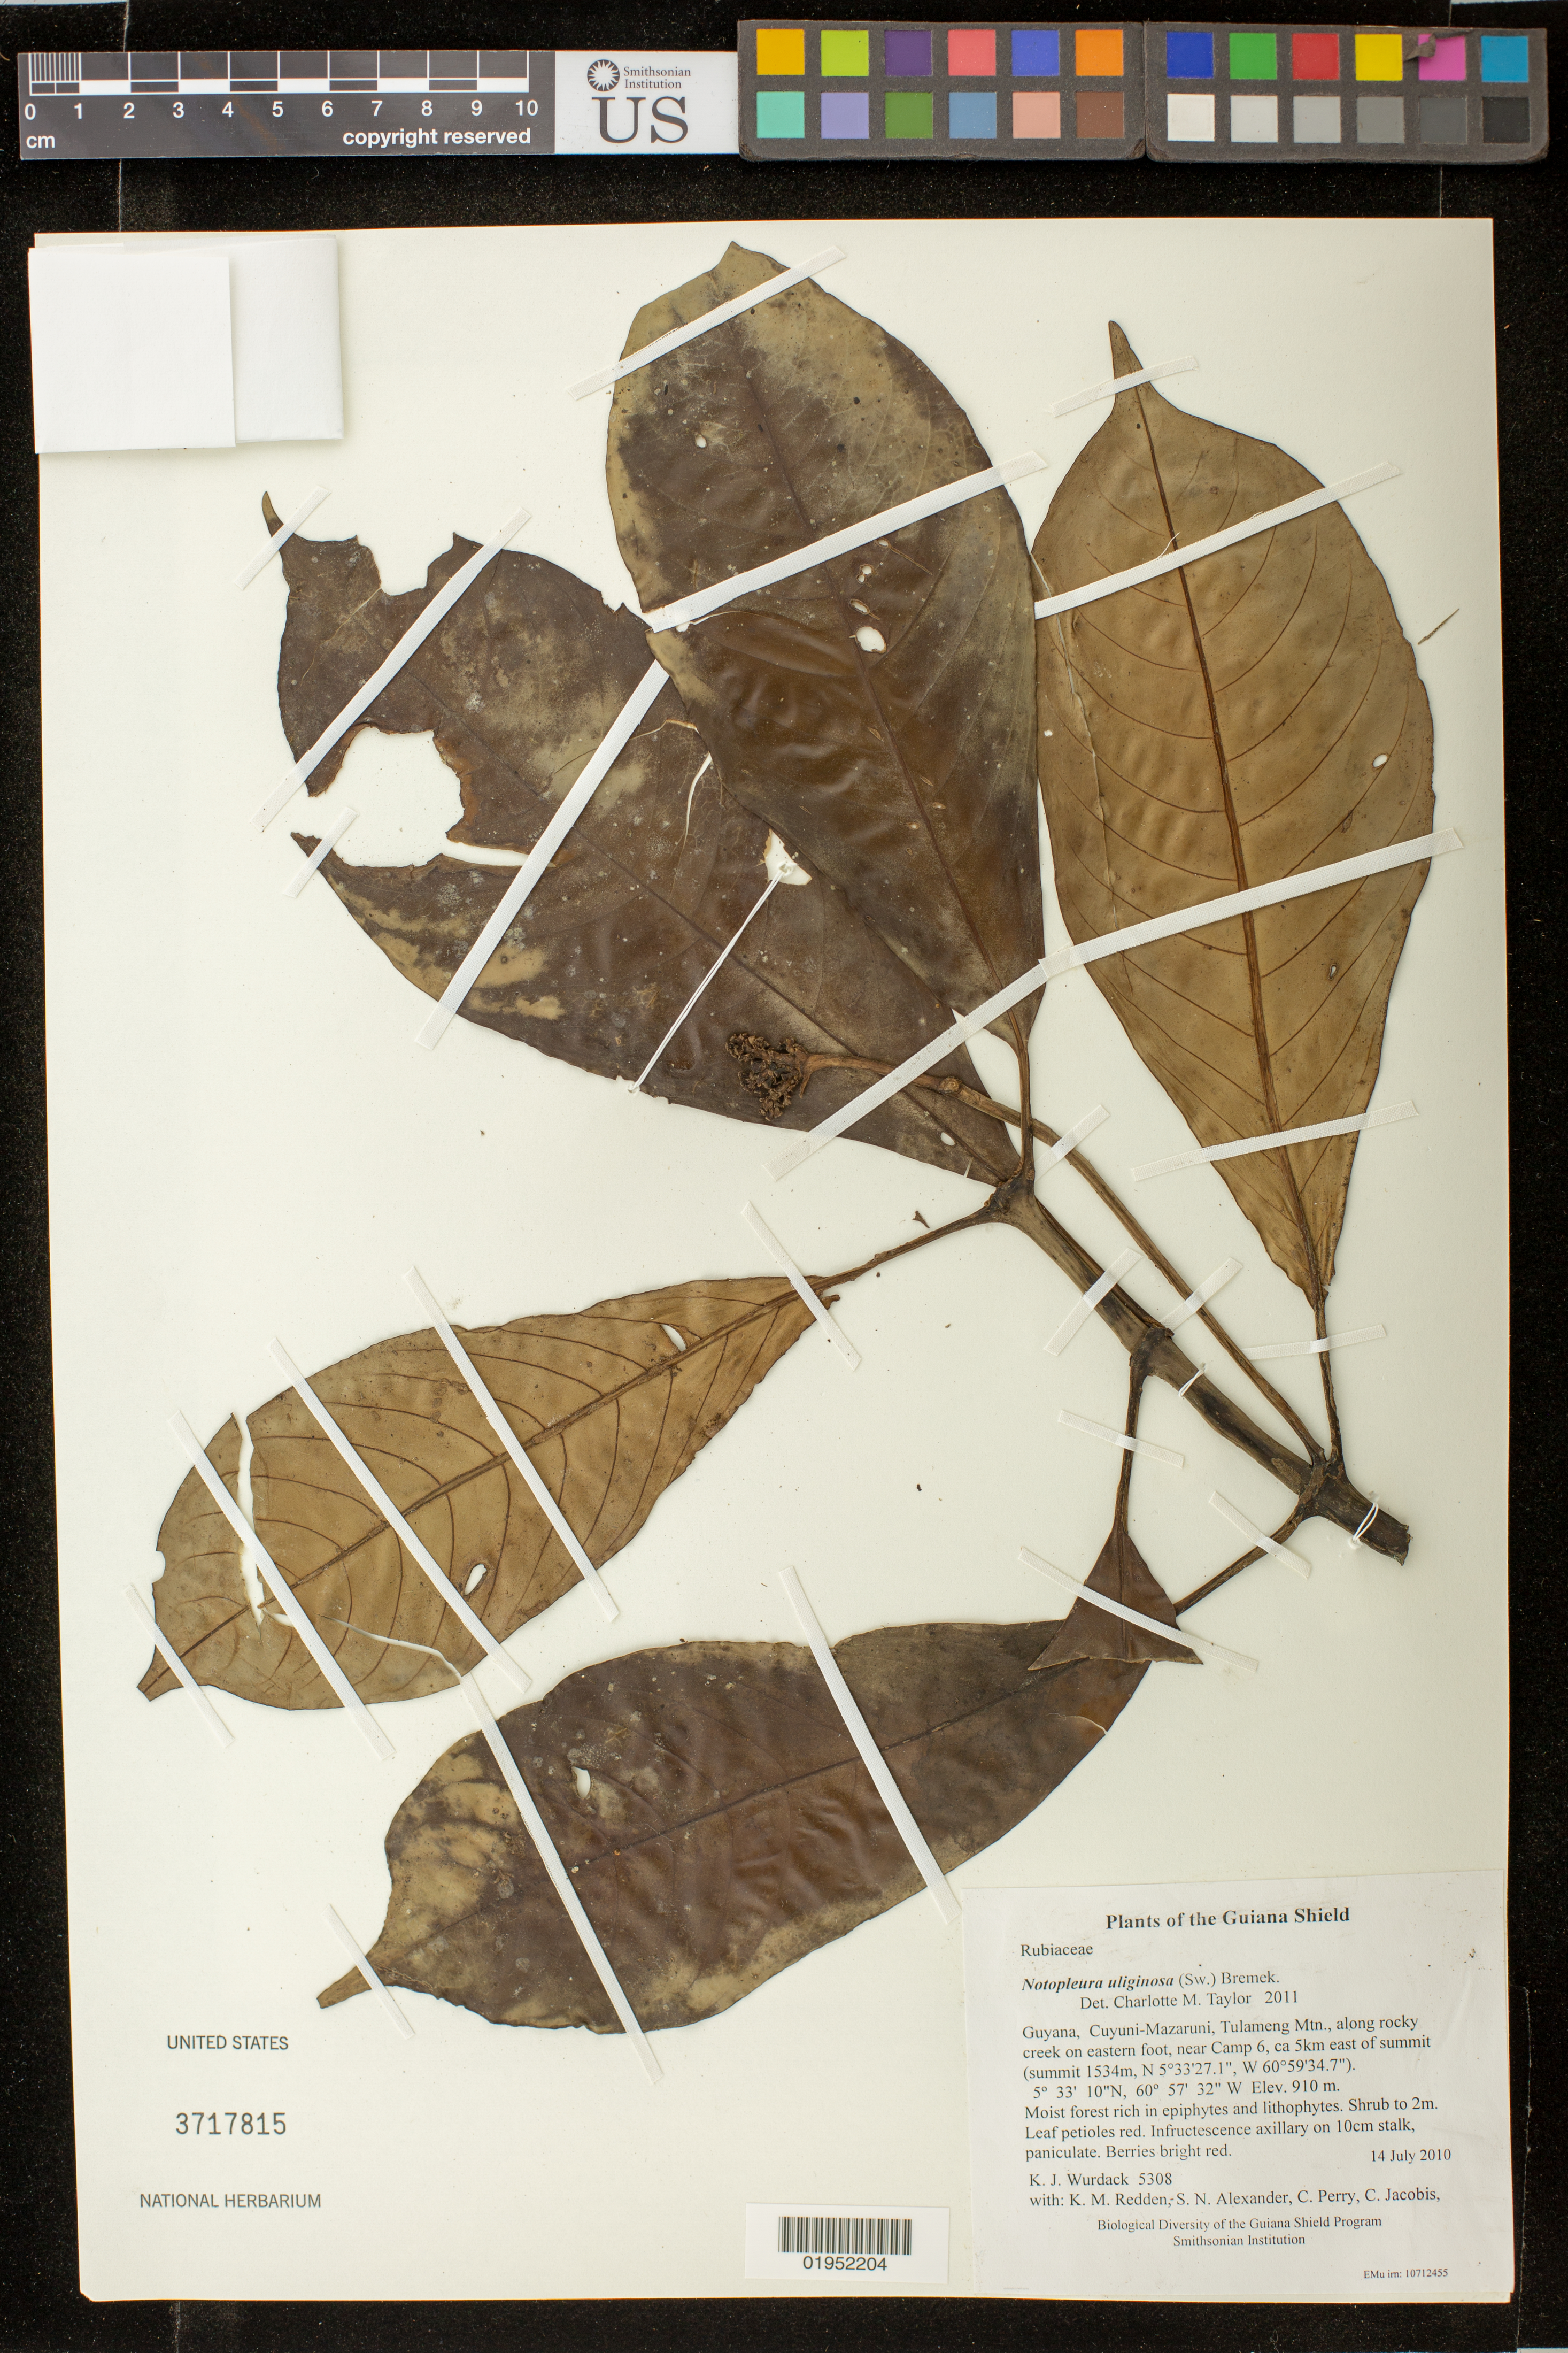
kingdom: Plantae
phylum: Tracheophyta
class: Magnoliopsida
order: Gentianales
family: Rubiaceae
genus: Notopleura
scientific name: Notopleura uliginosa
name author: (Sw.) Bremek.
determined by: Taylor, Charlotte M.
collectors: K. Wurdack, K. M. Redden, S. N. Alexander, C. Perry, C. Jacobis, D. Hunter, V. Roland & H. Hunter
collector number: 5308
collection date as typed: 14 July 2010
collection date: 2010-07-14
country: Guyana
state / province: Cuyuni-Mazaruni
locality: Tulameng Mtn., along rocky creek on eastern foot, near Camp 6, ca 5km east of summit (summit 1534m, N 5°33'27.1", W 60°59'34.7")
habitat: Moist forest rich in epiphytes and lithophytes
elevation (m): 910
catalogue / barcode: US 3717815